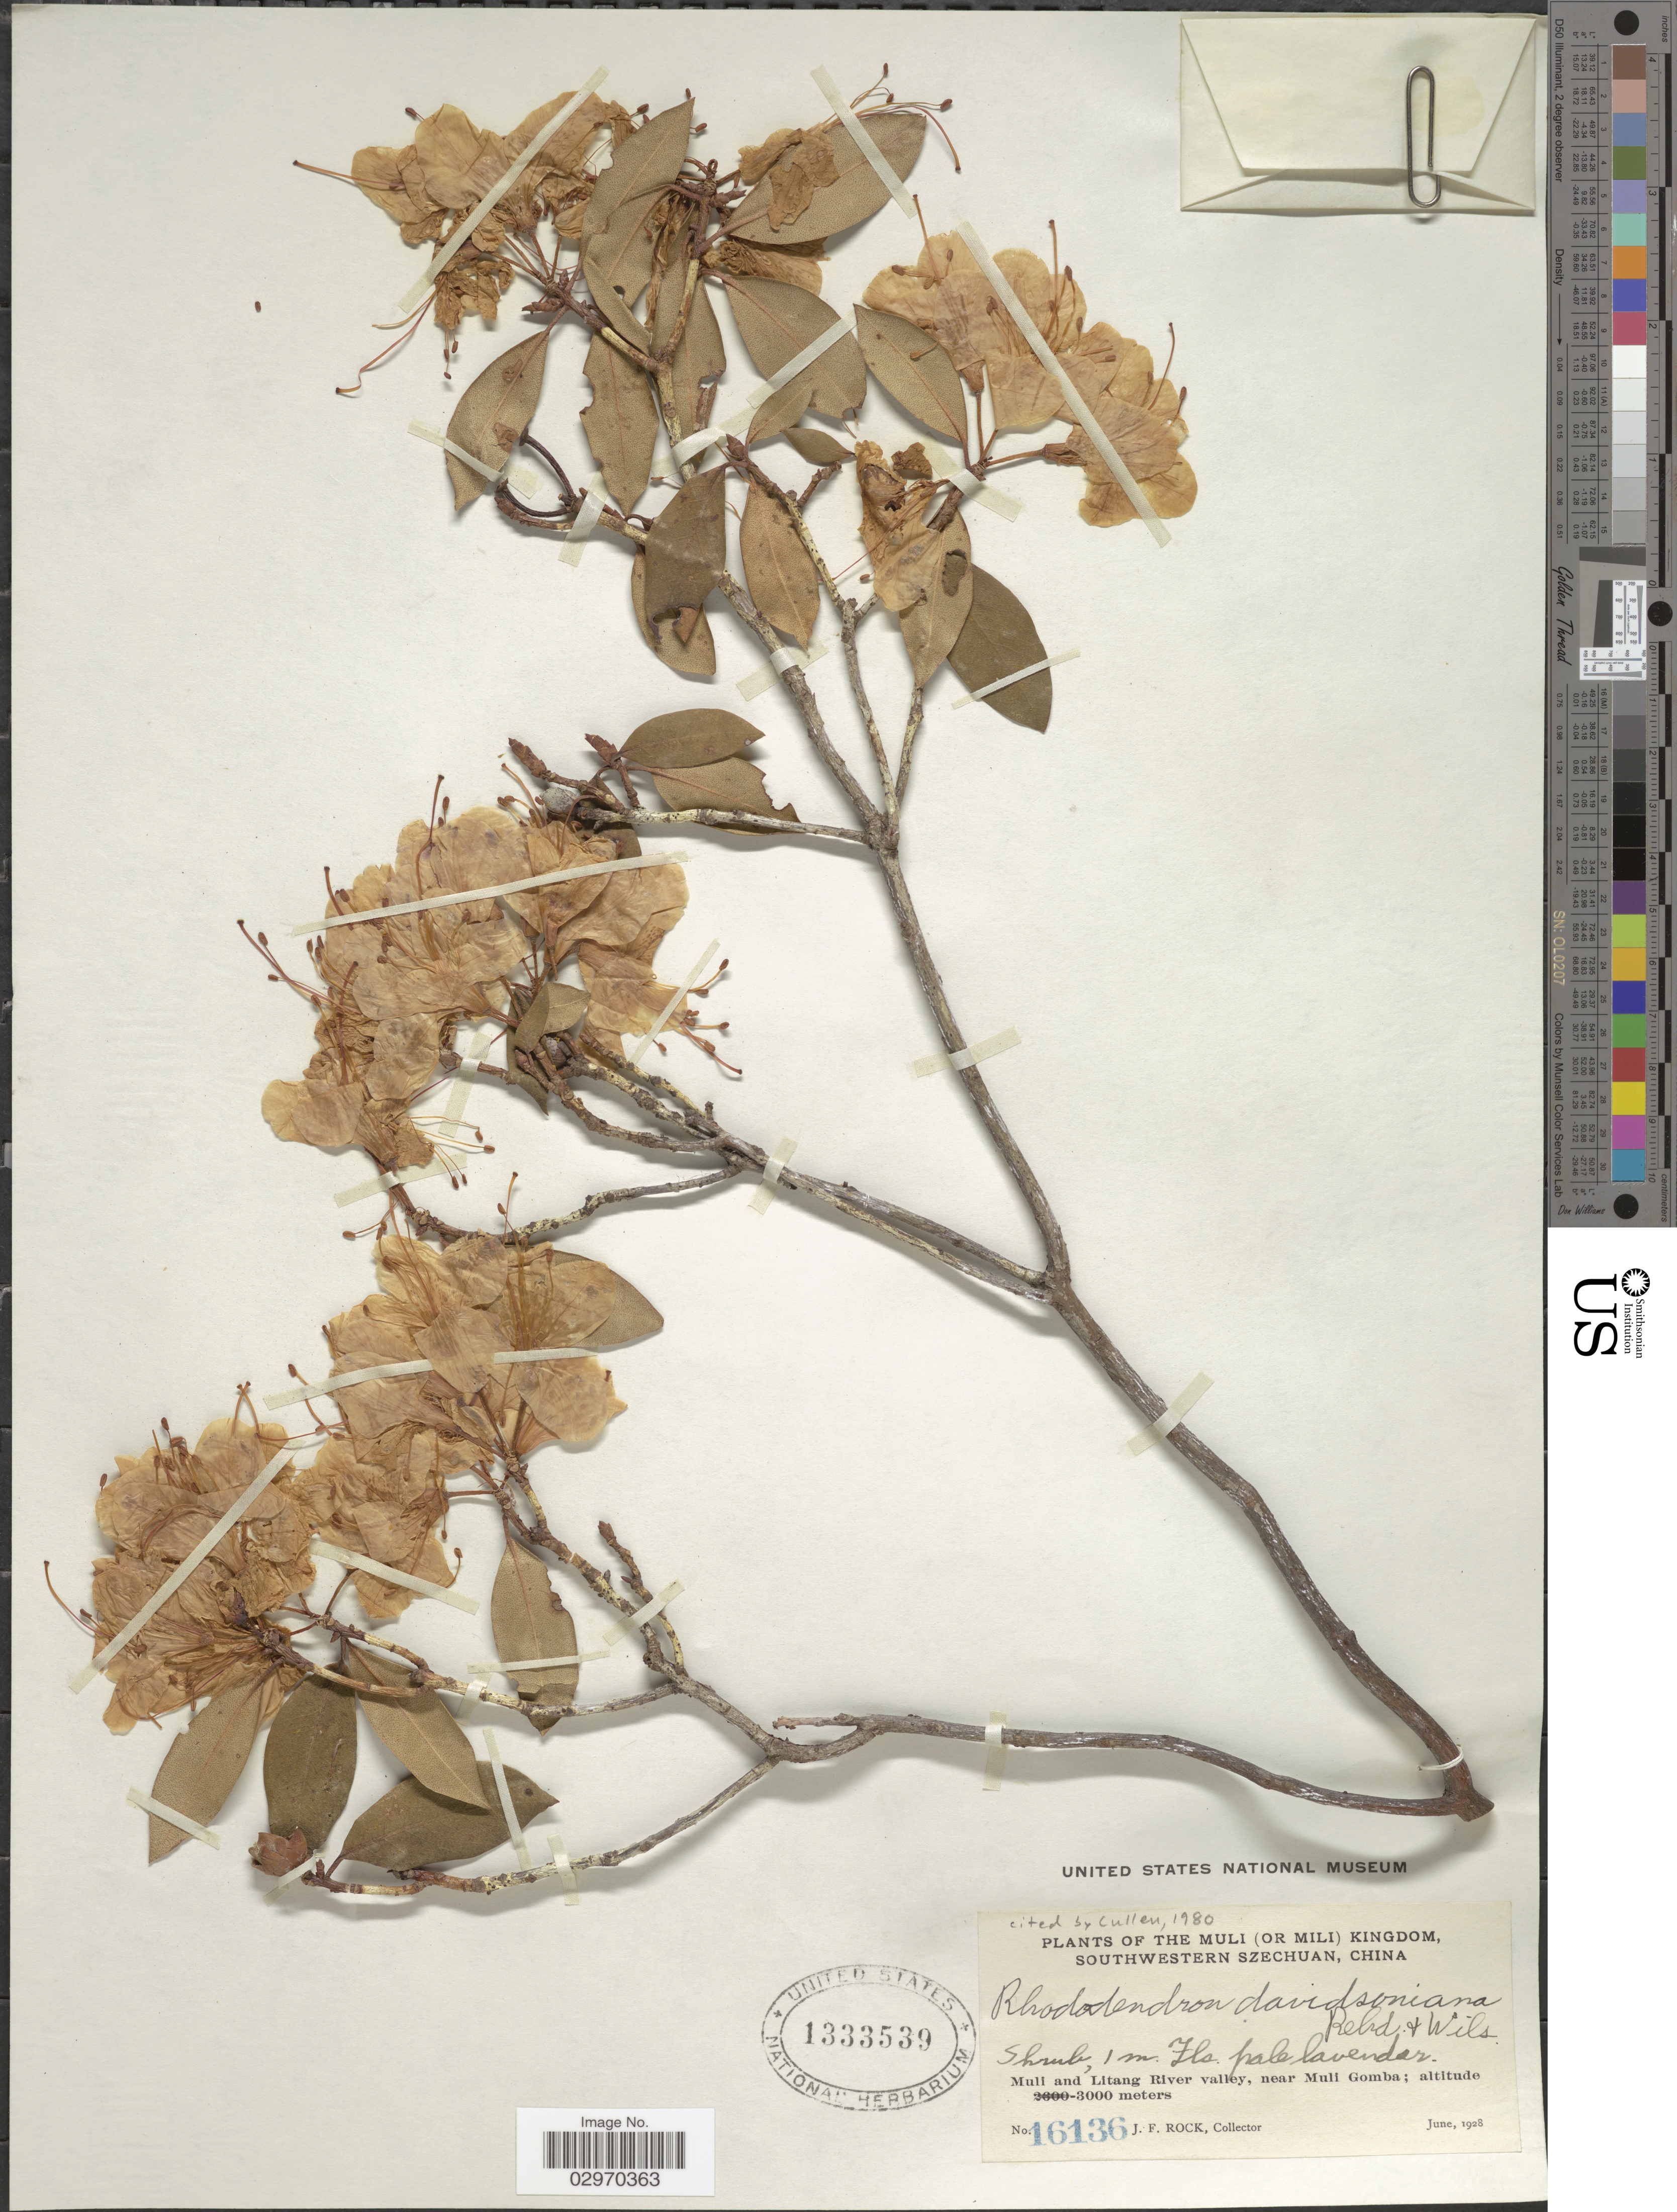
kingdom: Plantae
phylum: Tracheophyta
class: Magnoliopsida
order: Ericales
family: Ericaceae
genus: Rhododendron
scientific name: Rhododendron davidsonianum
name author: Rehder & E.H. Wilson in Sarg.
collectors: J. Rock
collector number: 16136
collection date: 1928-06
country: China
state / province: Sichuan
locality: The Muli (or Mili) Kingdom, Southwestern Szechuan. Muli and Litang River valley, near Muli Gomba.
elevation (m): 3000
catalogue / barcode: US 1333539